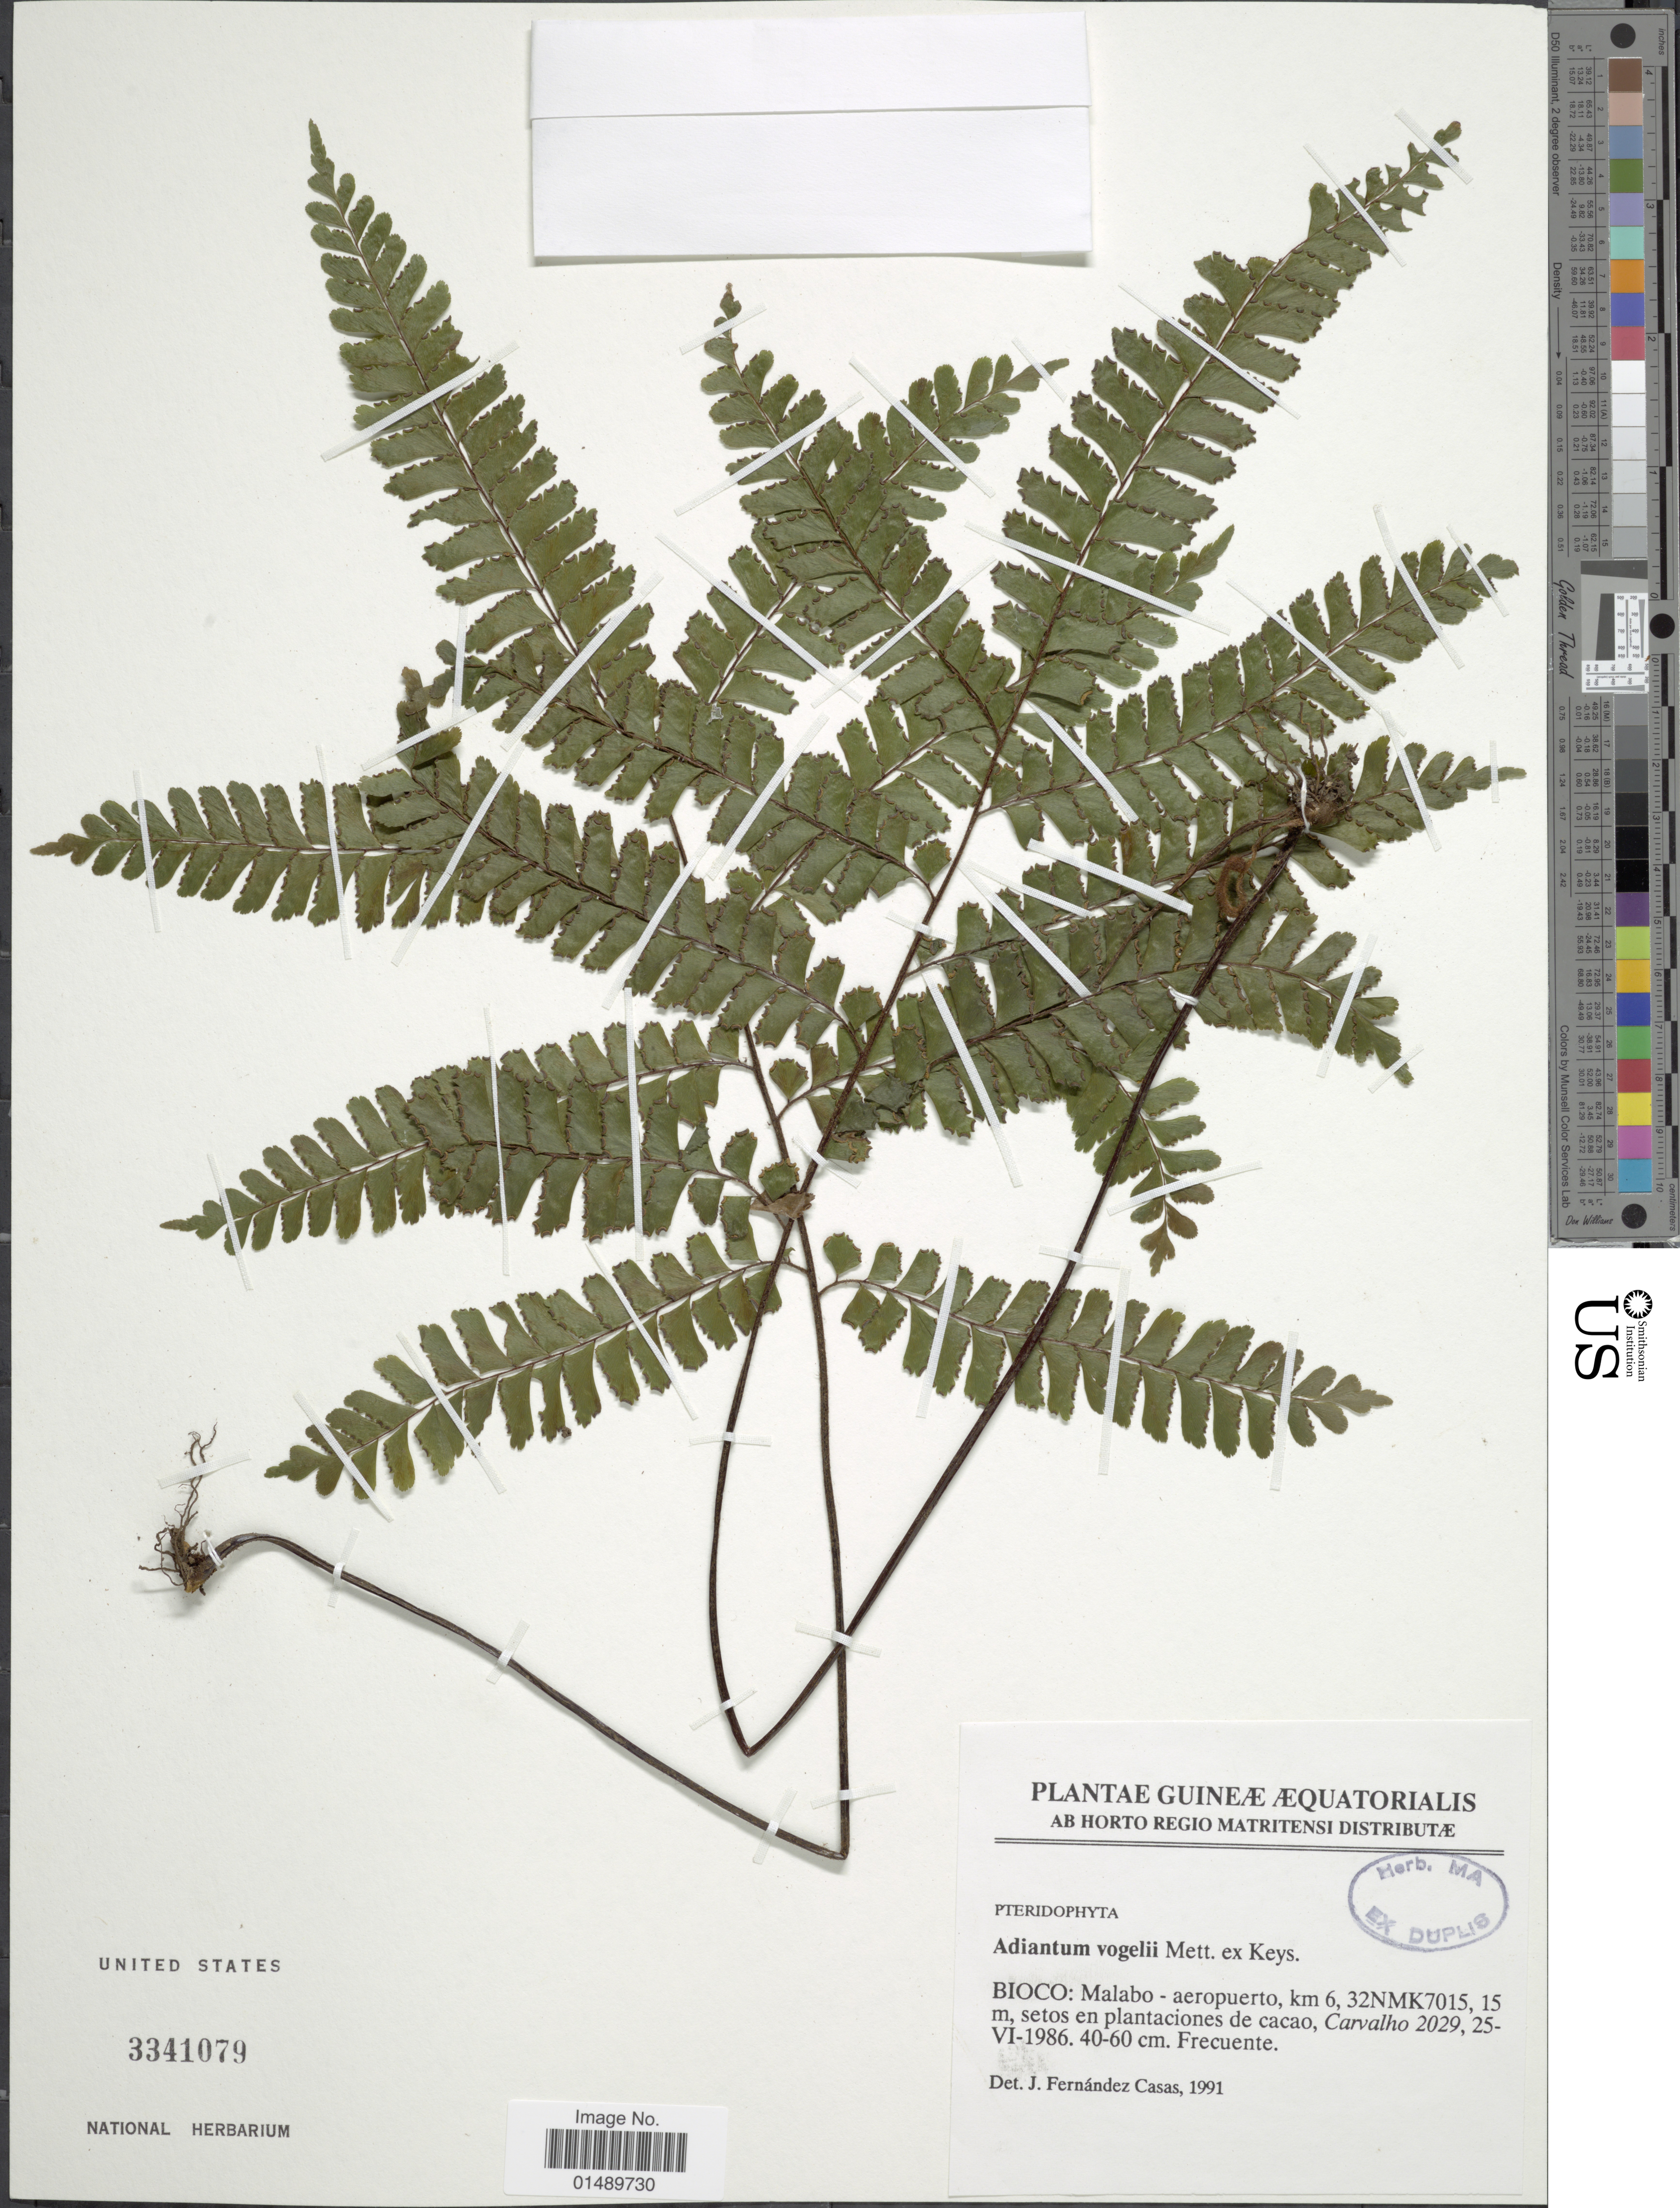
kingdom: Plantae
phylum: Tracheophyta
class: Polypodiopsida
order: Polypodiales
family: Pteridaceae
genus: Adiantum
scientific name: Adiantum vogelii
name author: Mett. ex Keys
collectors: Carvalho, --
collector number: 2029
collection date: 1986-06-25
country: Equatorial Guinea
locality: Bioco: Malabo - aeropuerto, km 6, 32NMK7015, setos en plantaciones de cacao.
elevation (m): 15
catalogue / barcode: US 3341079